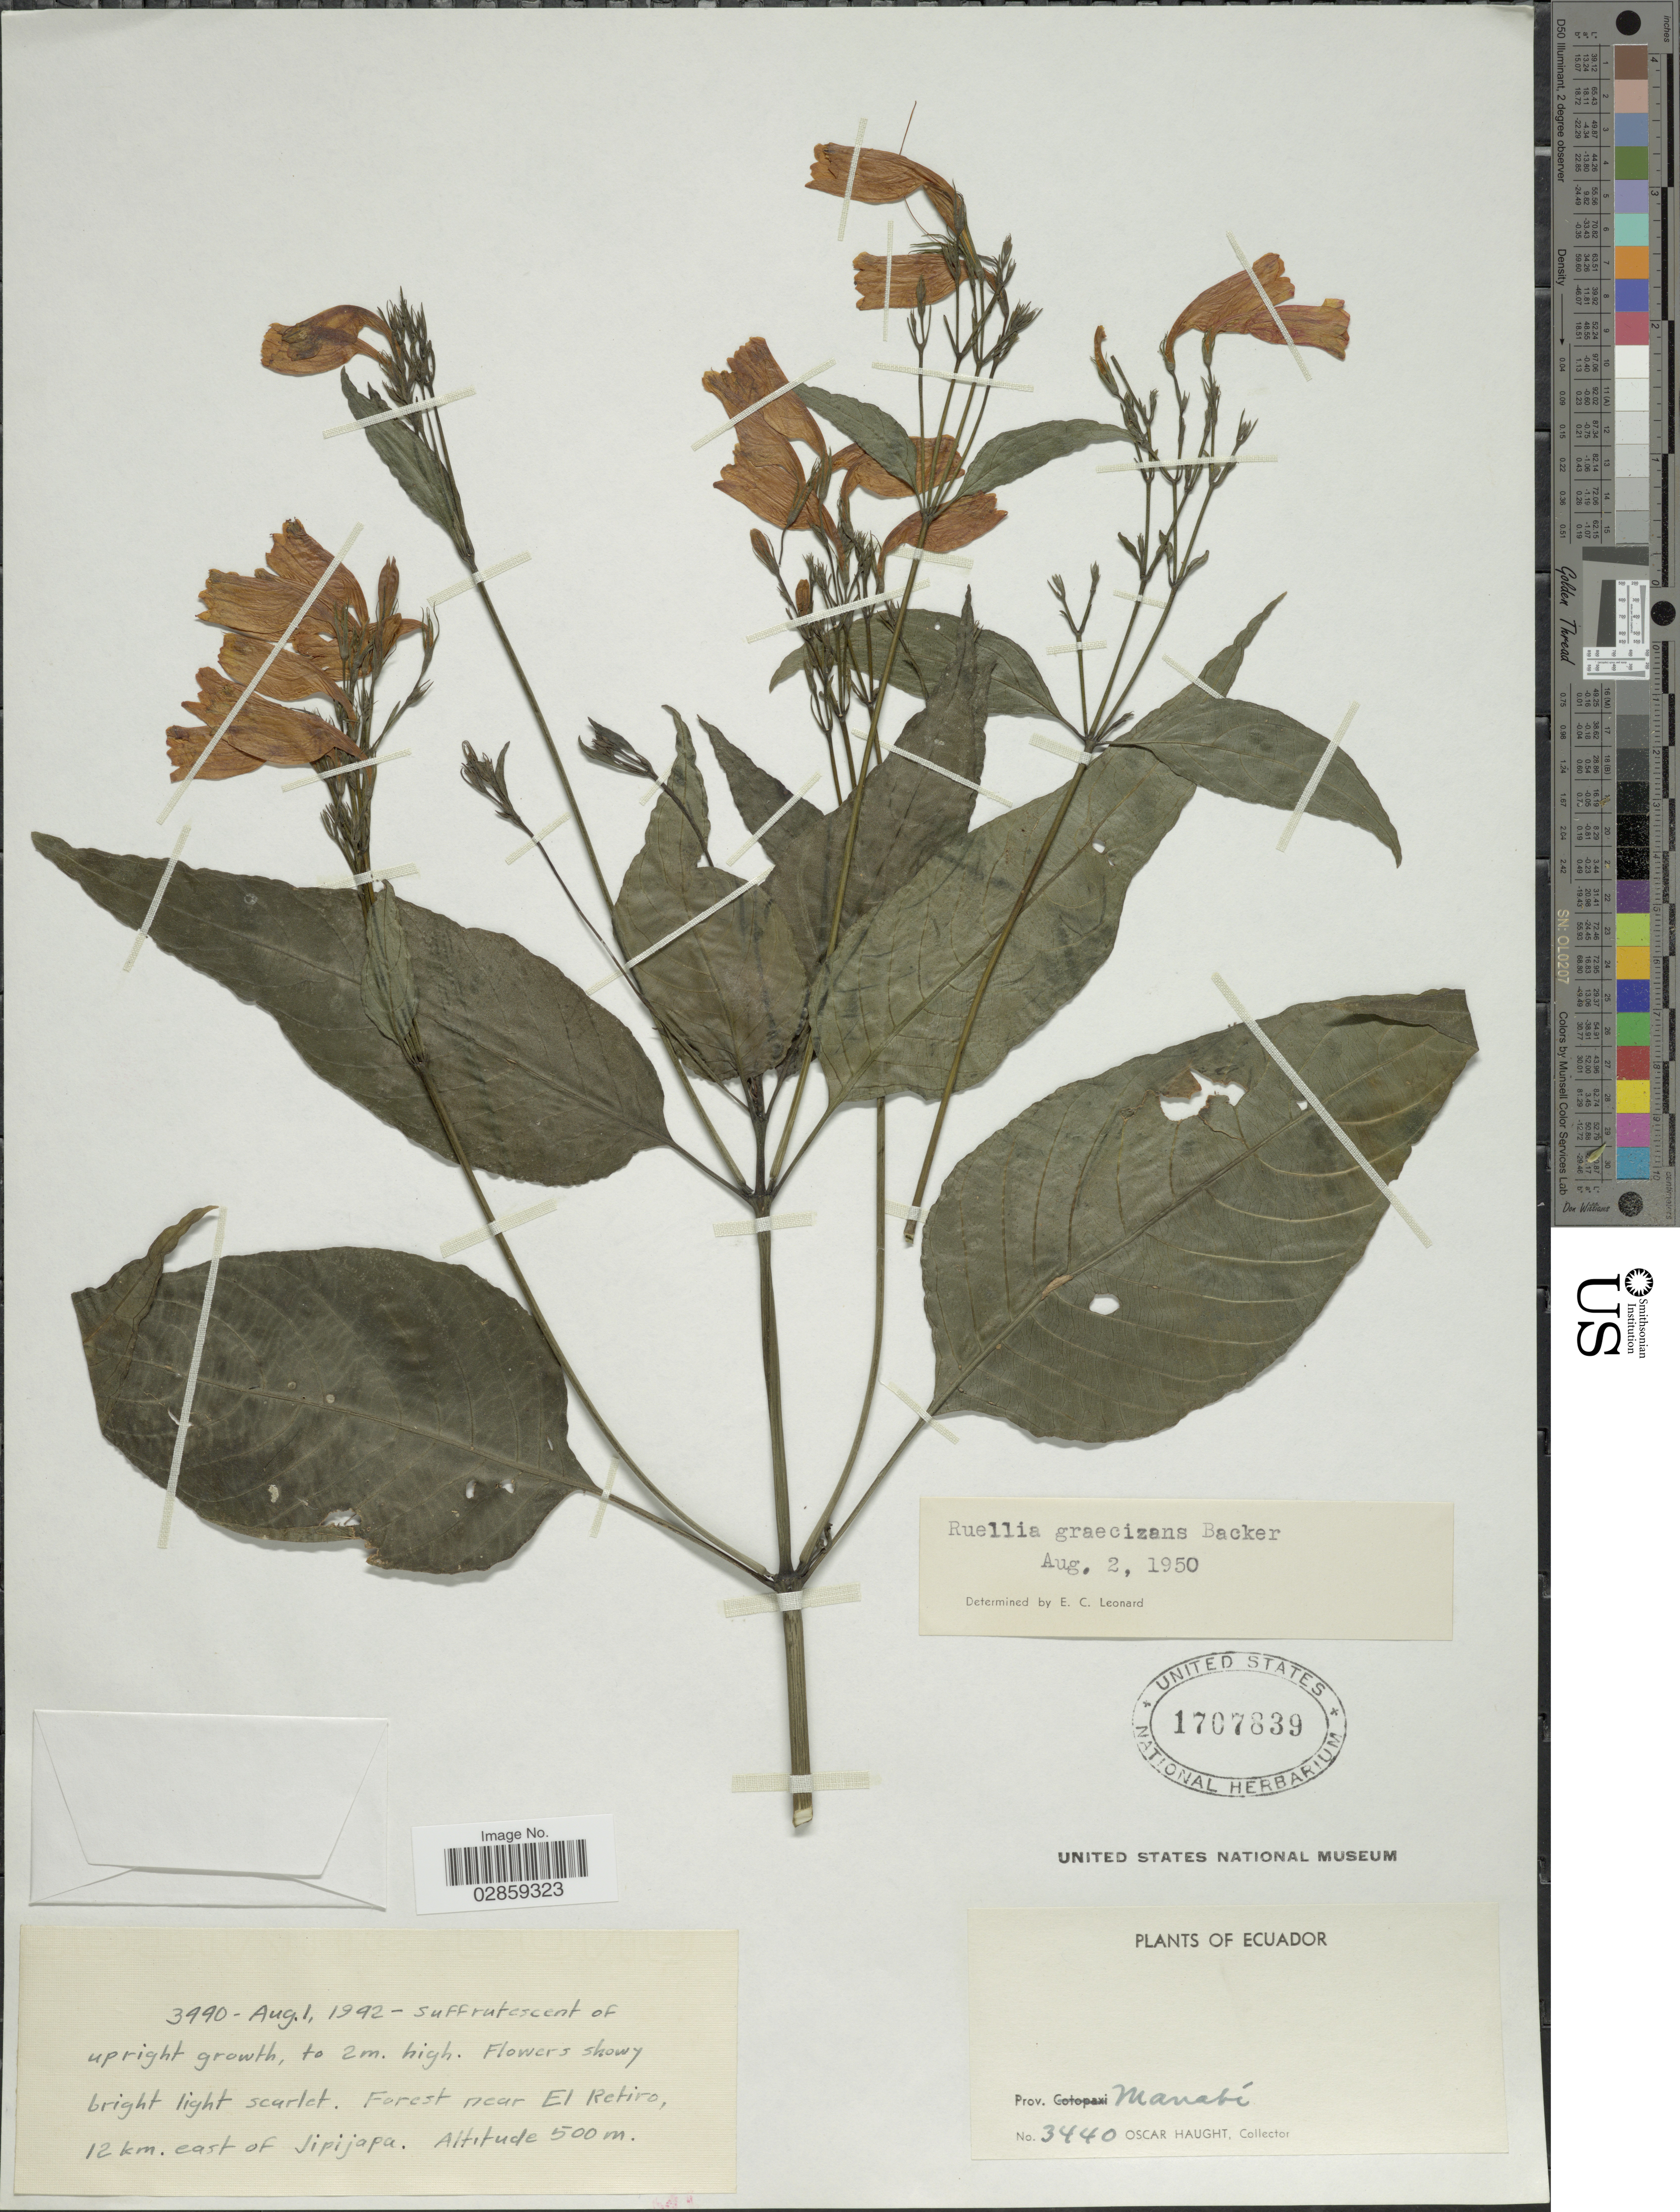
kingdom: Plantae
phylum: Tracheophyta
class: Magnoliopsida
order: Lamiales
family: Acanthaceae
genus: Ruellia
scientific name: Ruellia brevifolia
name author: (Pohl) C. Ezcurra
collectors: O. Haught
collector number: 3440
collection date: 1942-08-01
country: Ecuador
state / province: Manabí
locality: Forest near El Retiro, 12 km. east of Jipijapa.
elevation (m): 500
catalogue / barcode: US 1707839